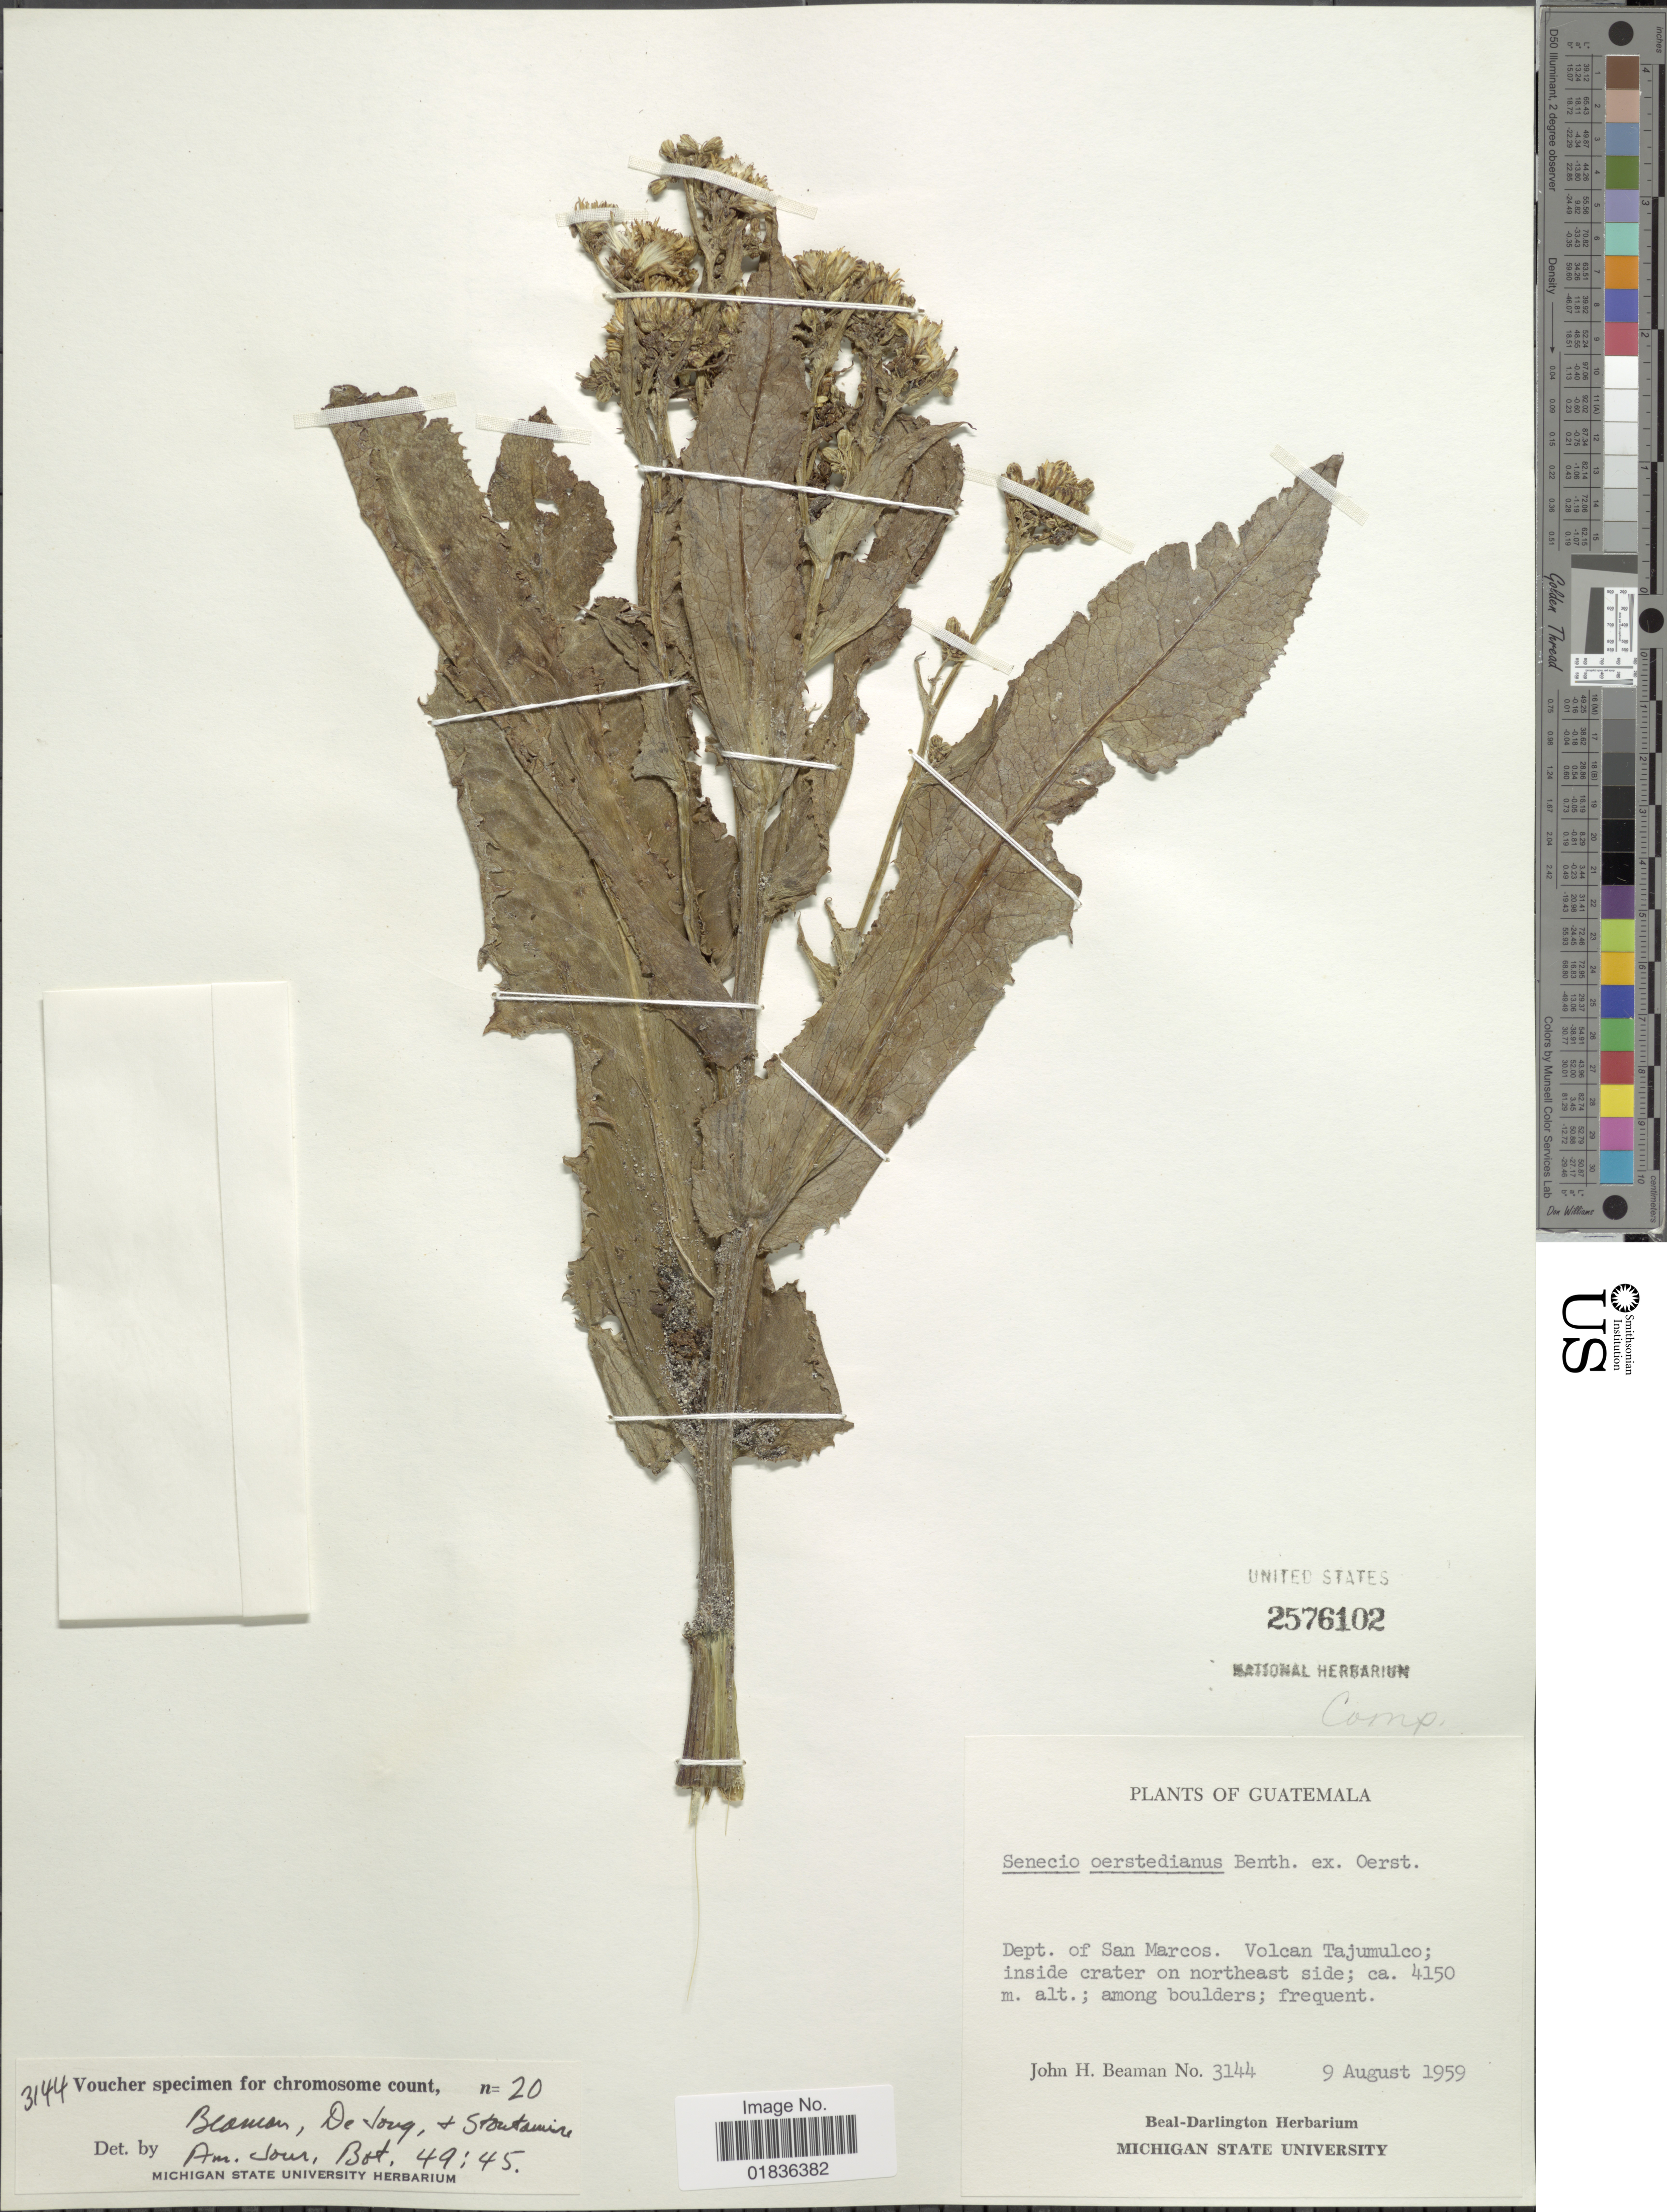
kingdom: Plantae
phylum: Tracheophyta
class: Magnoliopsida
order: Asterales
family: Asteraceae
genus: Senecio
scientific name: Senecio oerstedianus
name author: Benth.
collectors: J. H. Beaman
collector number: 3144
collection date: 1959-08-09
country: Guatemala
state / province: San Marcos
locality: Volcan Tajumulco; inside crater on northeast side.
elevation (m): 4150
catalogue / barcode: US 2576102